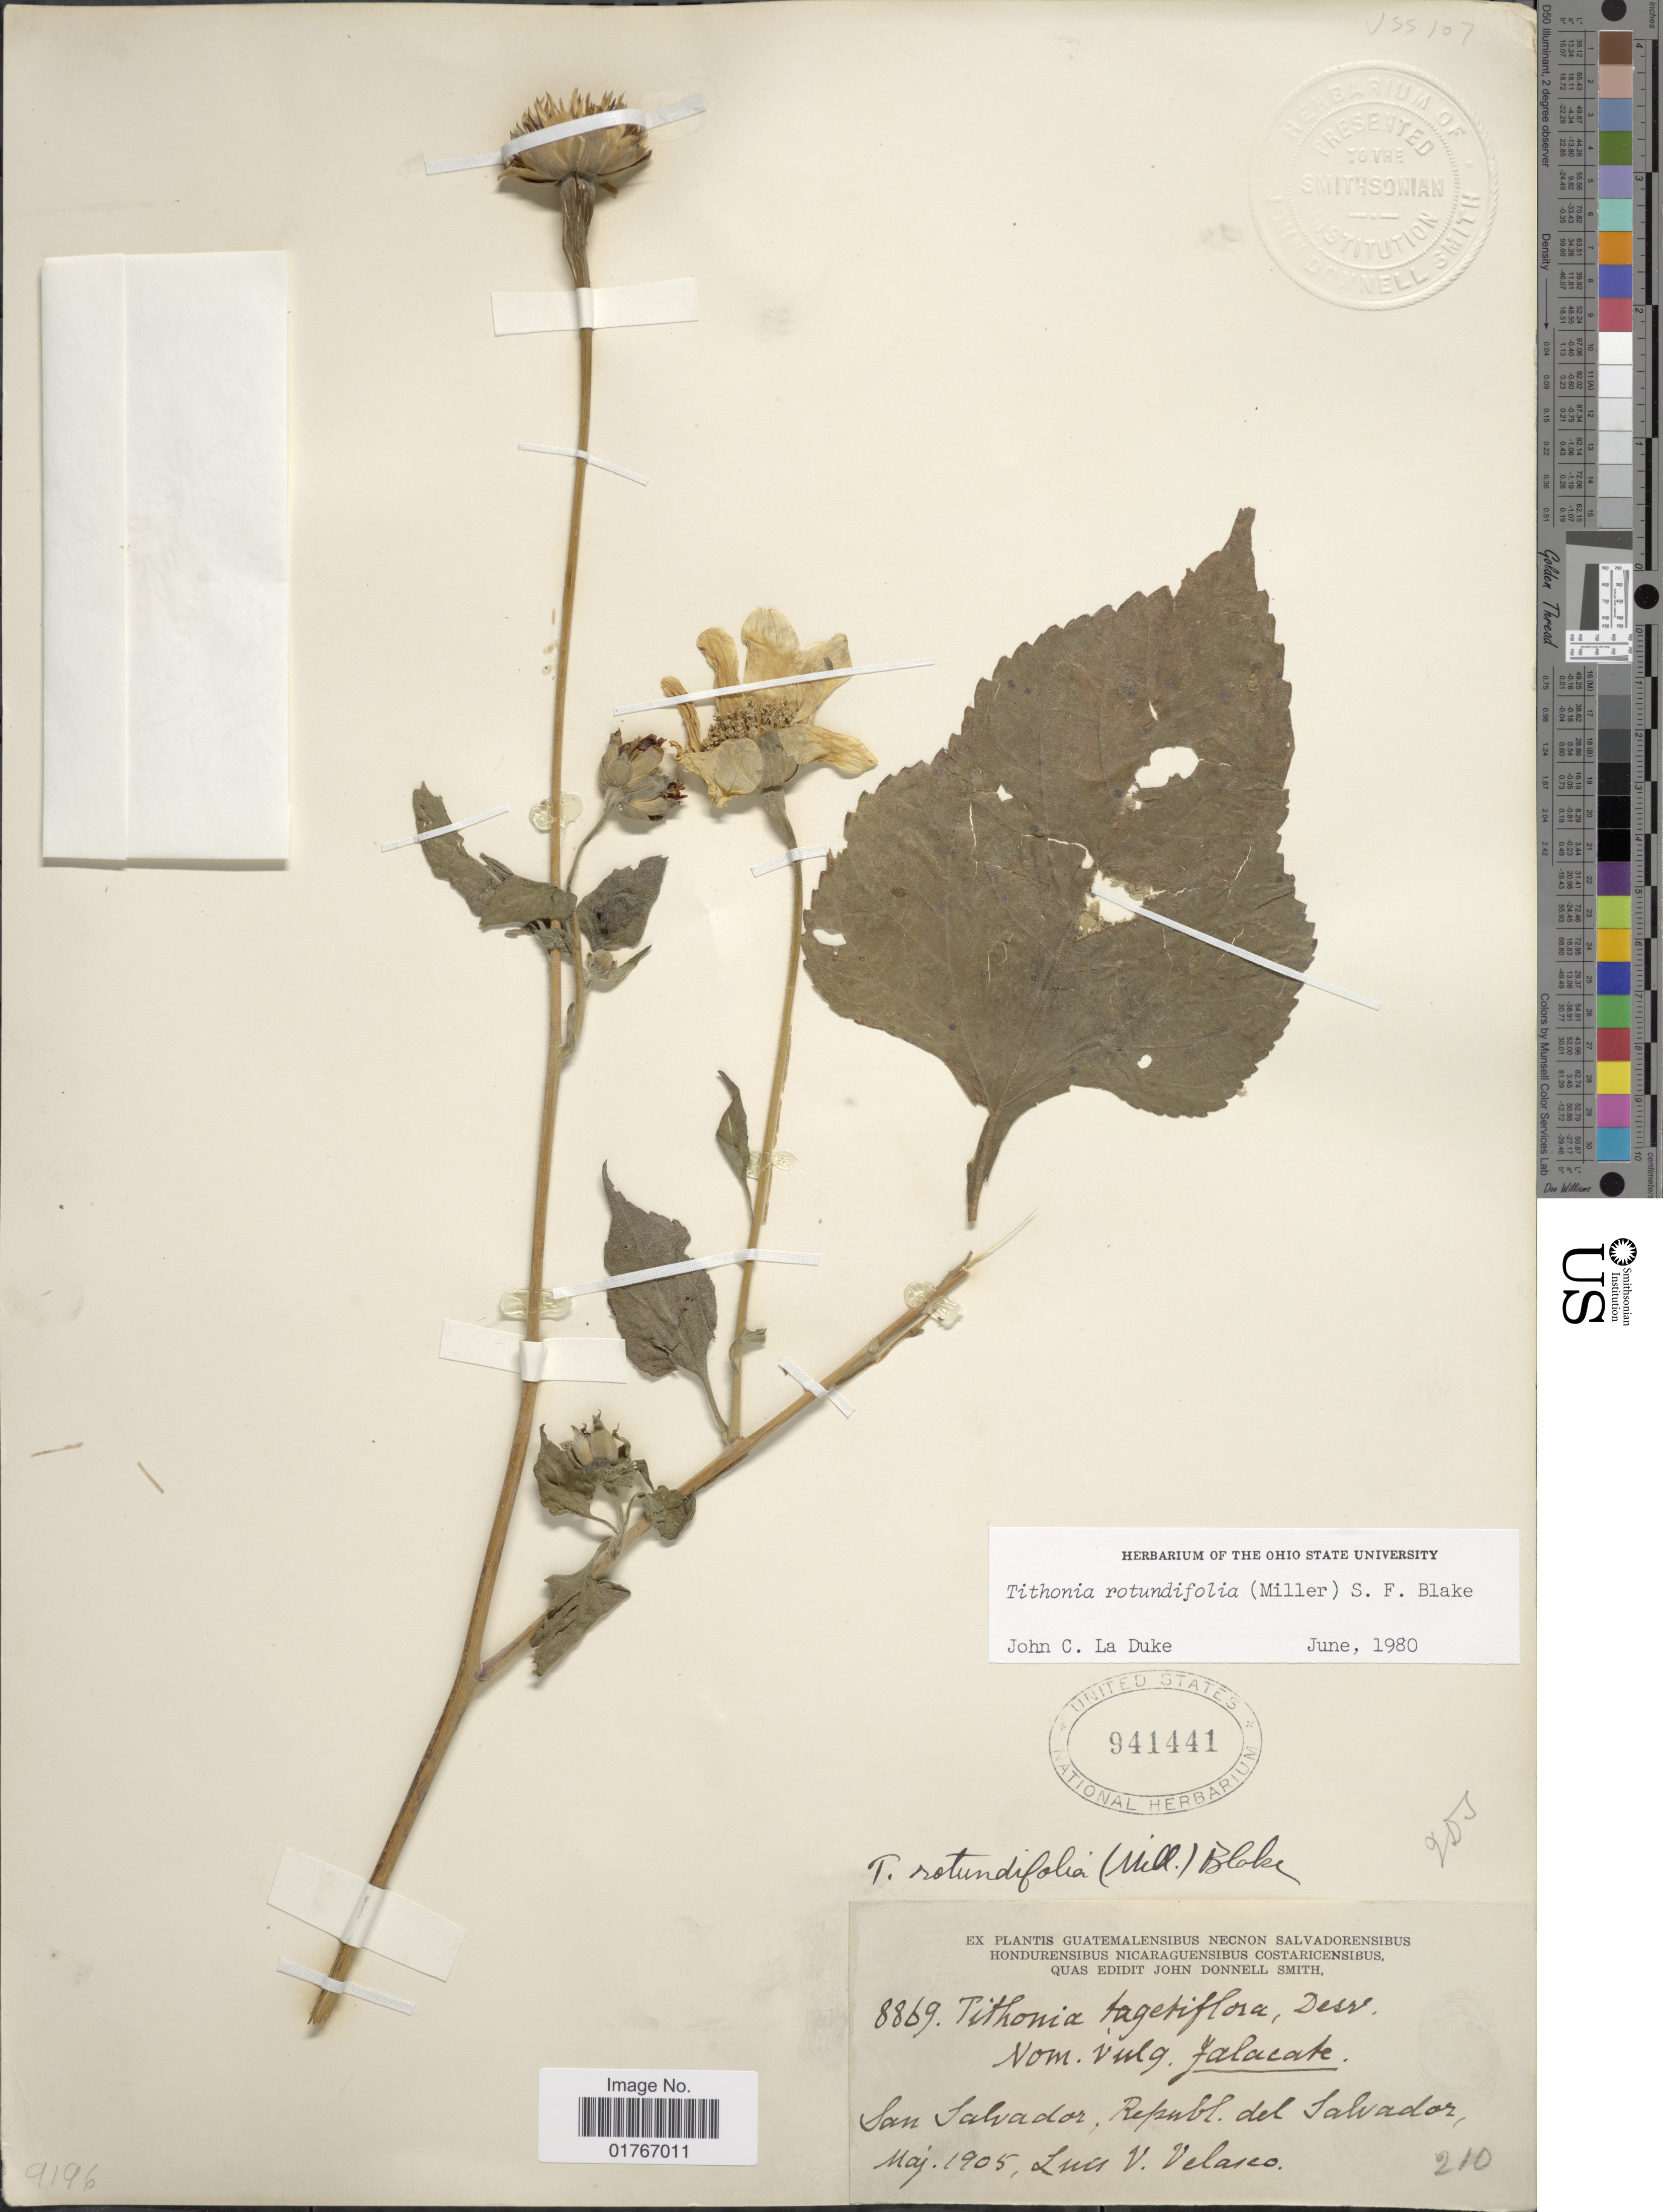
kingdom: Plantae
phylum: Tracheophyta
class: Magnoliopsida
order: Asterales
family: Asteraceae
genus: Tithonia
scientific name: Tithonia rotundifolia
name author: (Mill.) S.F. Blake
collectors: L. Velasco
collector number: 8869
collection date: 1905-05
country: El Salvador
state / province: San Salvador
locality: San Salvador, Republ del Salvador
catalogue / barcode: US 941441